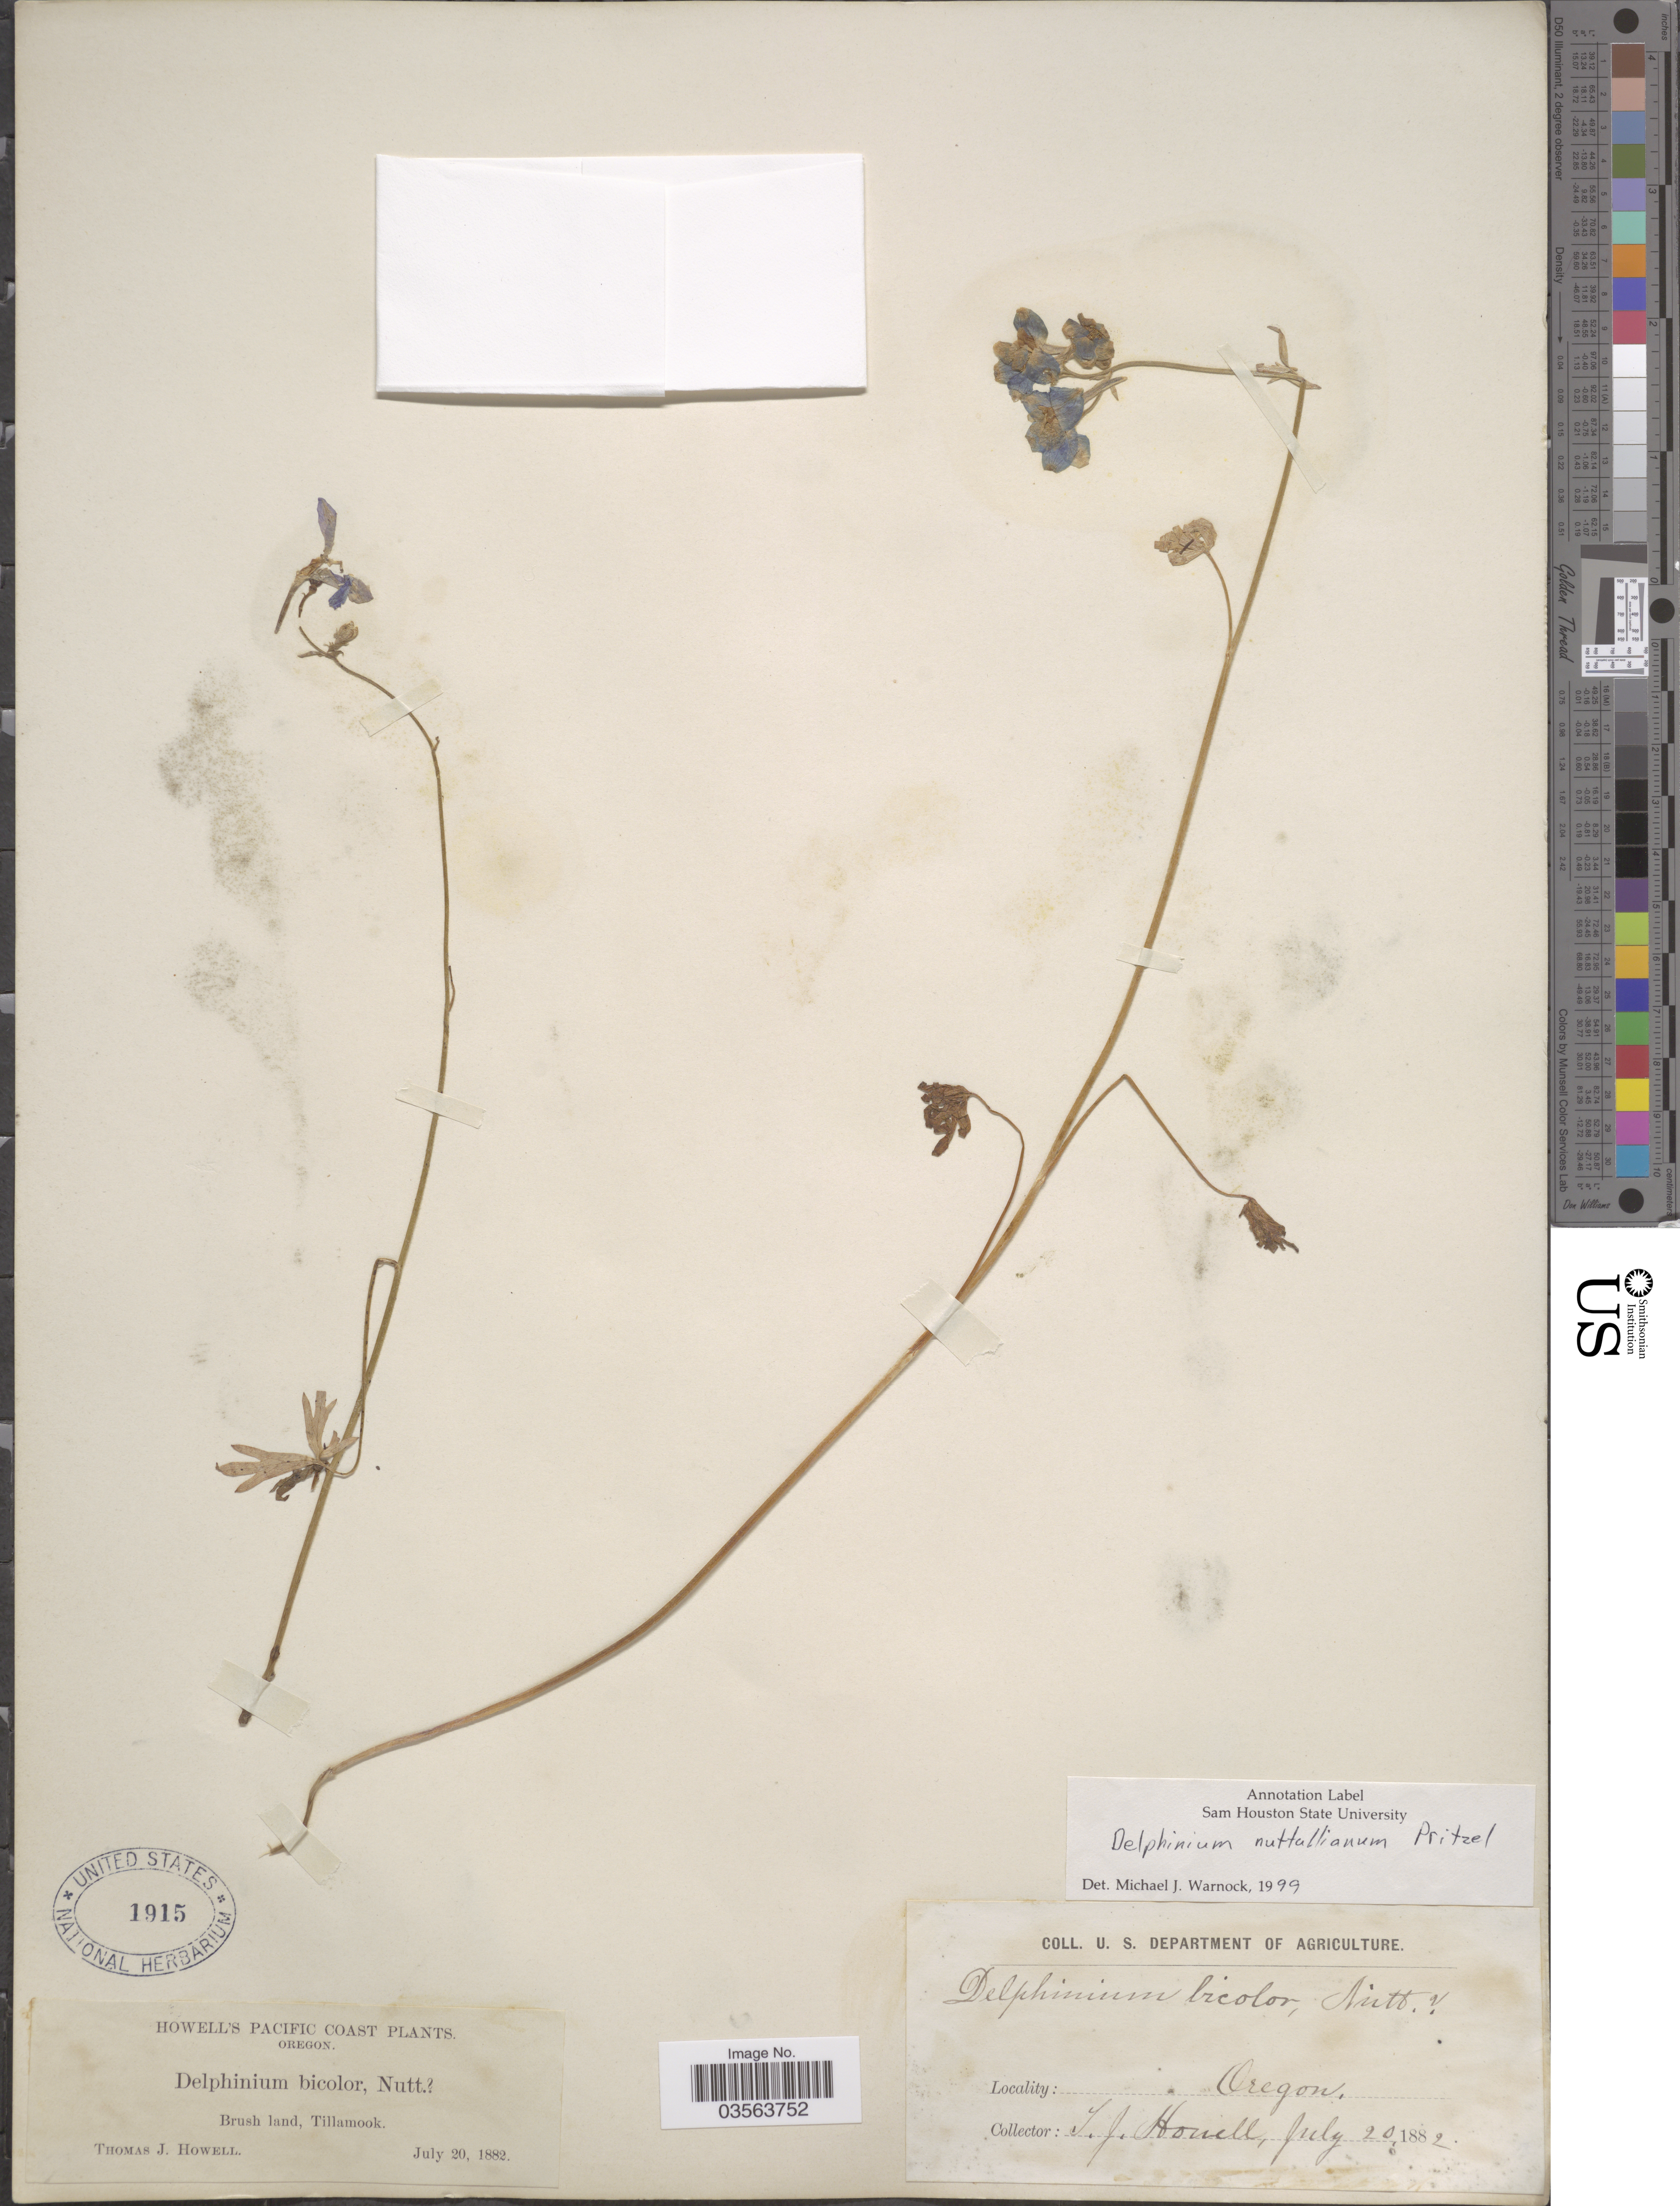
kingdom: Plantae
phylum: Tracheophyta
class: Magnoliopsida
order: Ranunculales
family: Ranunculaceae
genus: Delphinium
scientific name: Delphinium nuttallianum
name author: E. Pritz. ex Walpers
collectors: T. J. Howell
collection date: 1882-07-20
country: United States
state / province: Oregon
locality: Pacific Coast. Brush land, Tillamook.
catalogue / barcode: US 1915